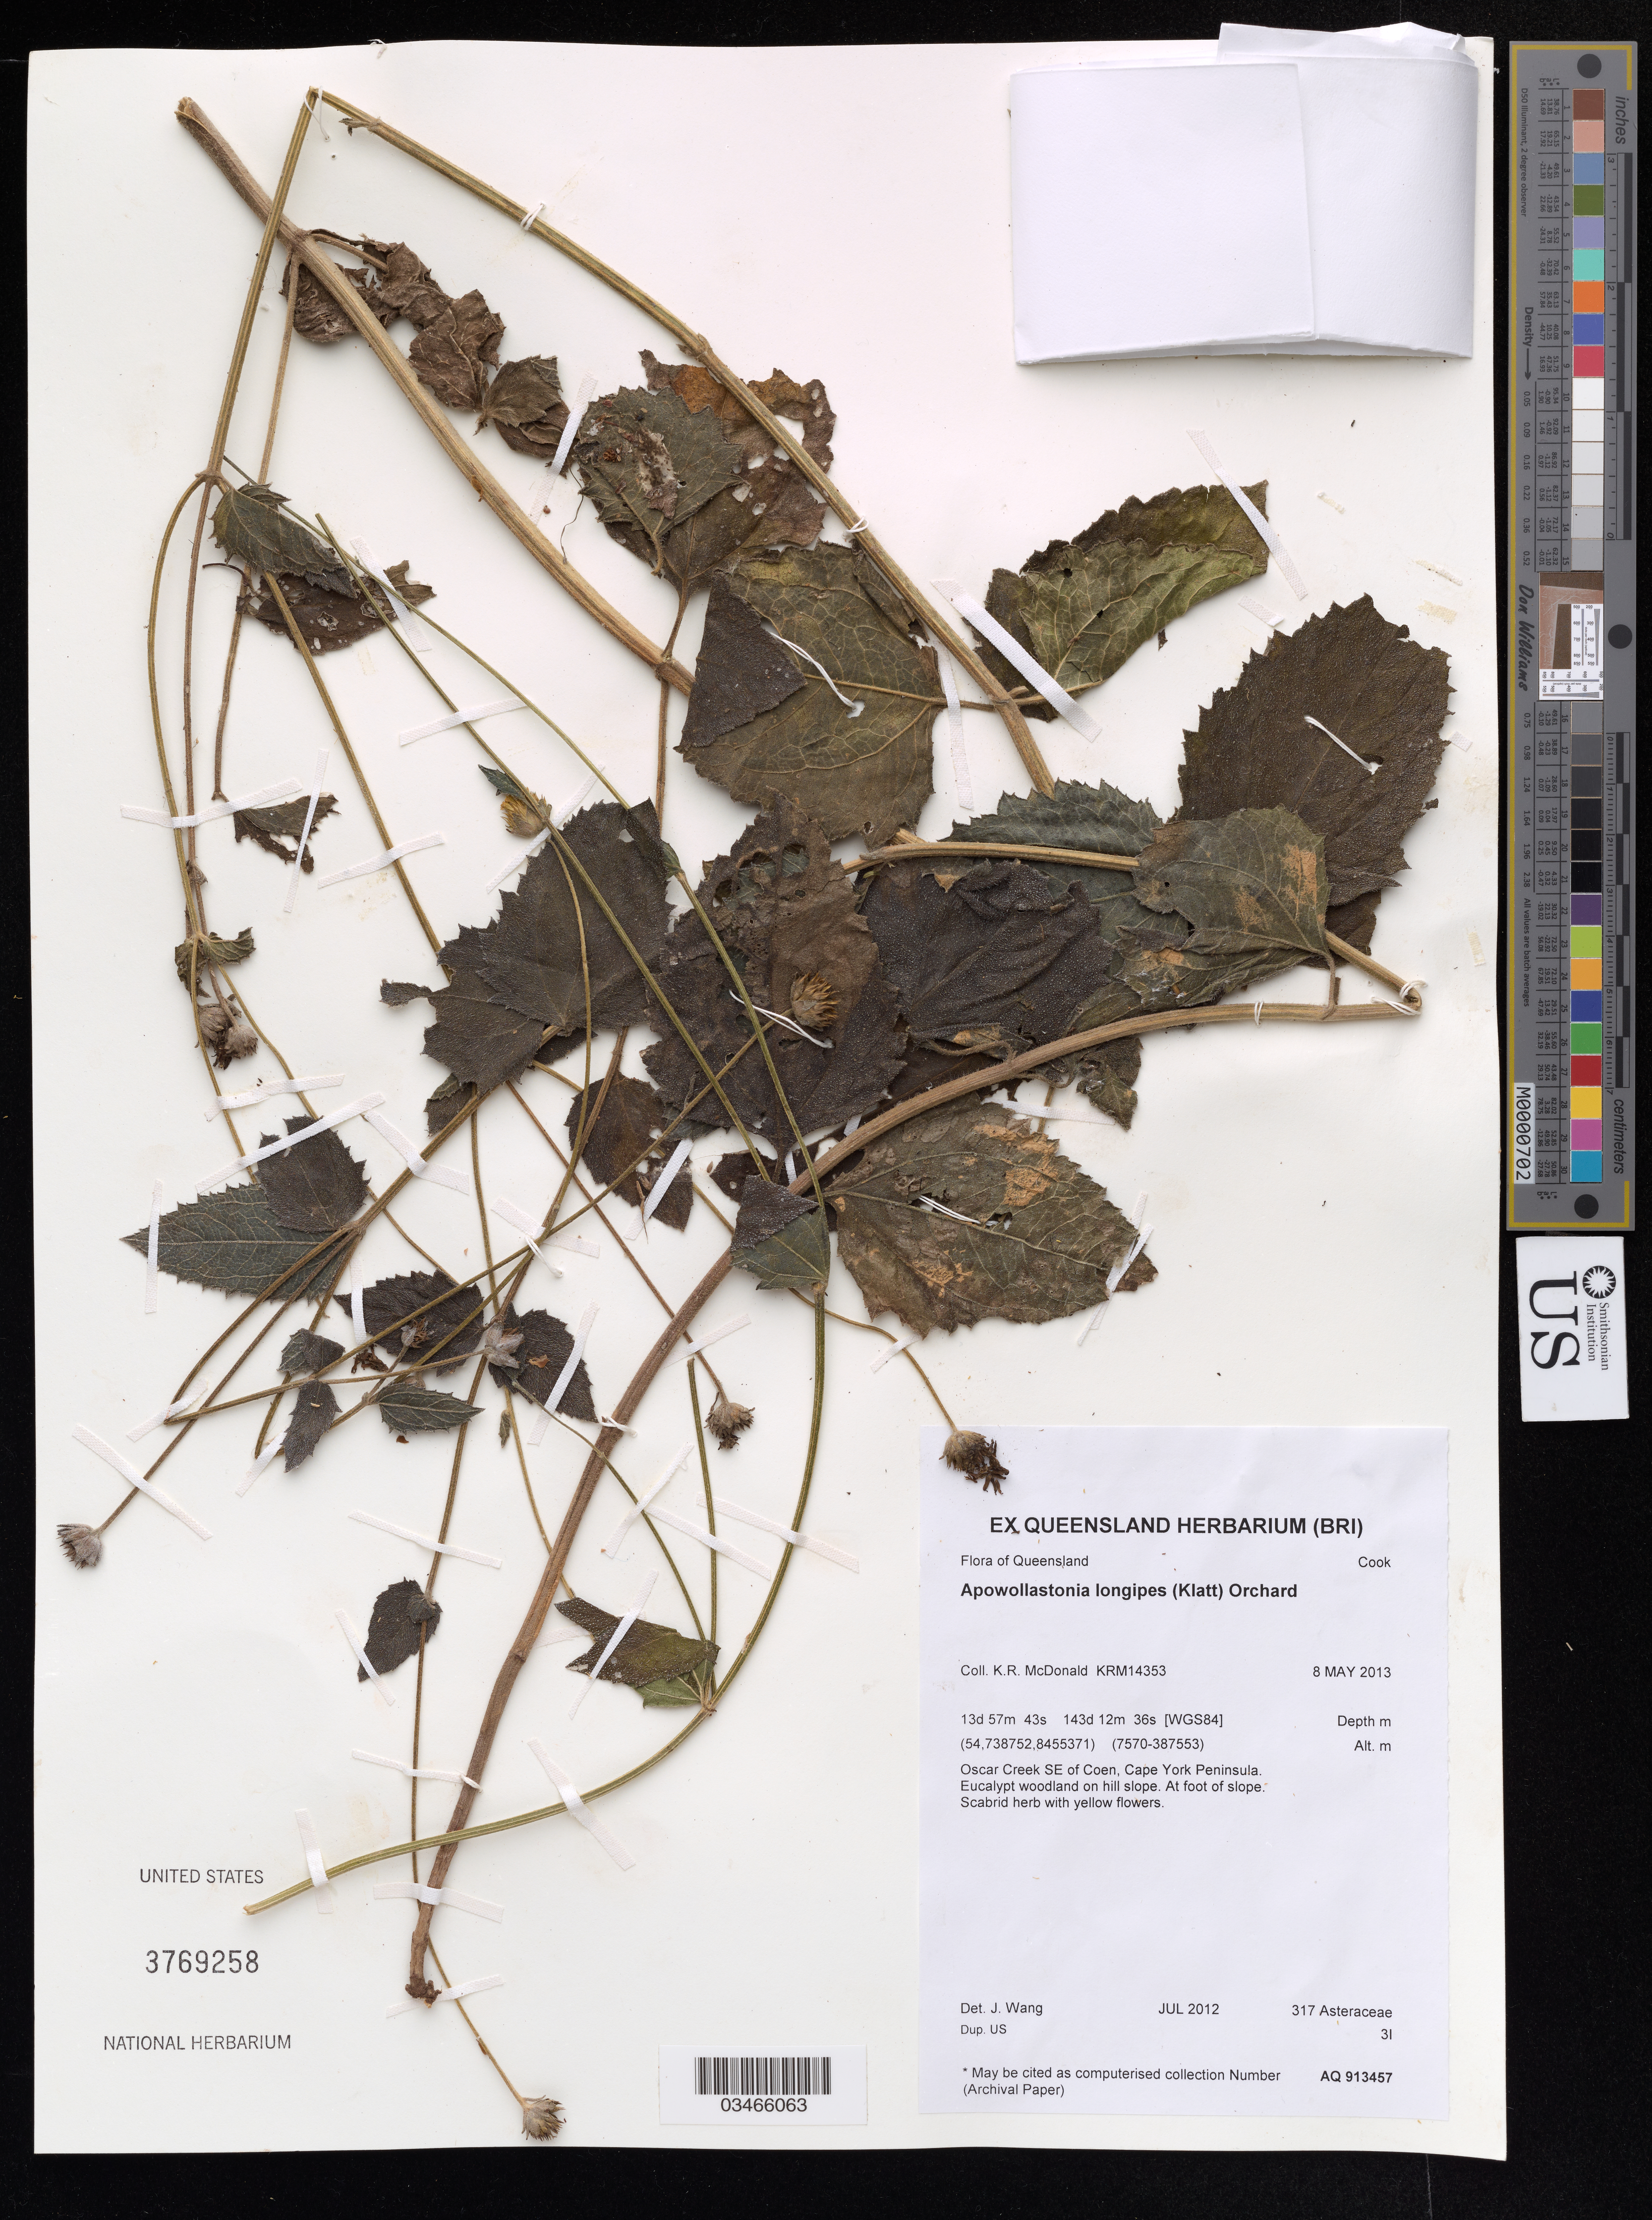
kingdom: Plantae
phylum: Tracheophyta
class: Magnoliopsida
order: Asterales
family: Asteraceae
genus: Apowollastonia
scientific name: Apowollastonia longipes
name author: (Klatt) Orchard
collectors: K. McDonald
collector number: KRM14353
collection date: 2013-05-08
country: Australia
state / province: Queensland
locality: Cook, Oscar Creek SE of Coen, Cape York Peninsula.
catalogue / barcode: US 3769258